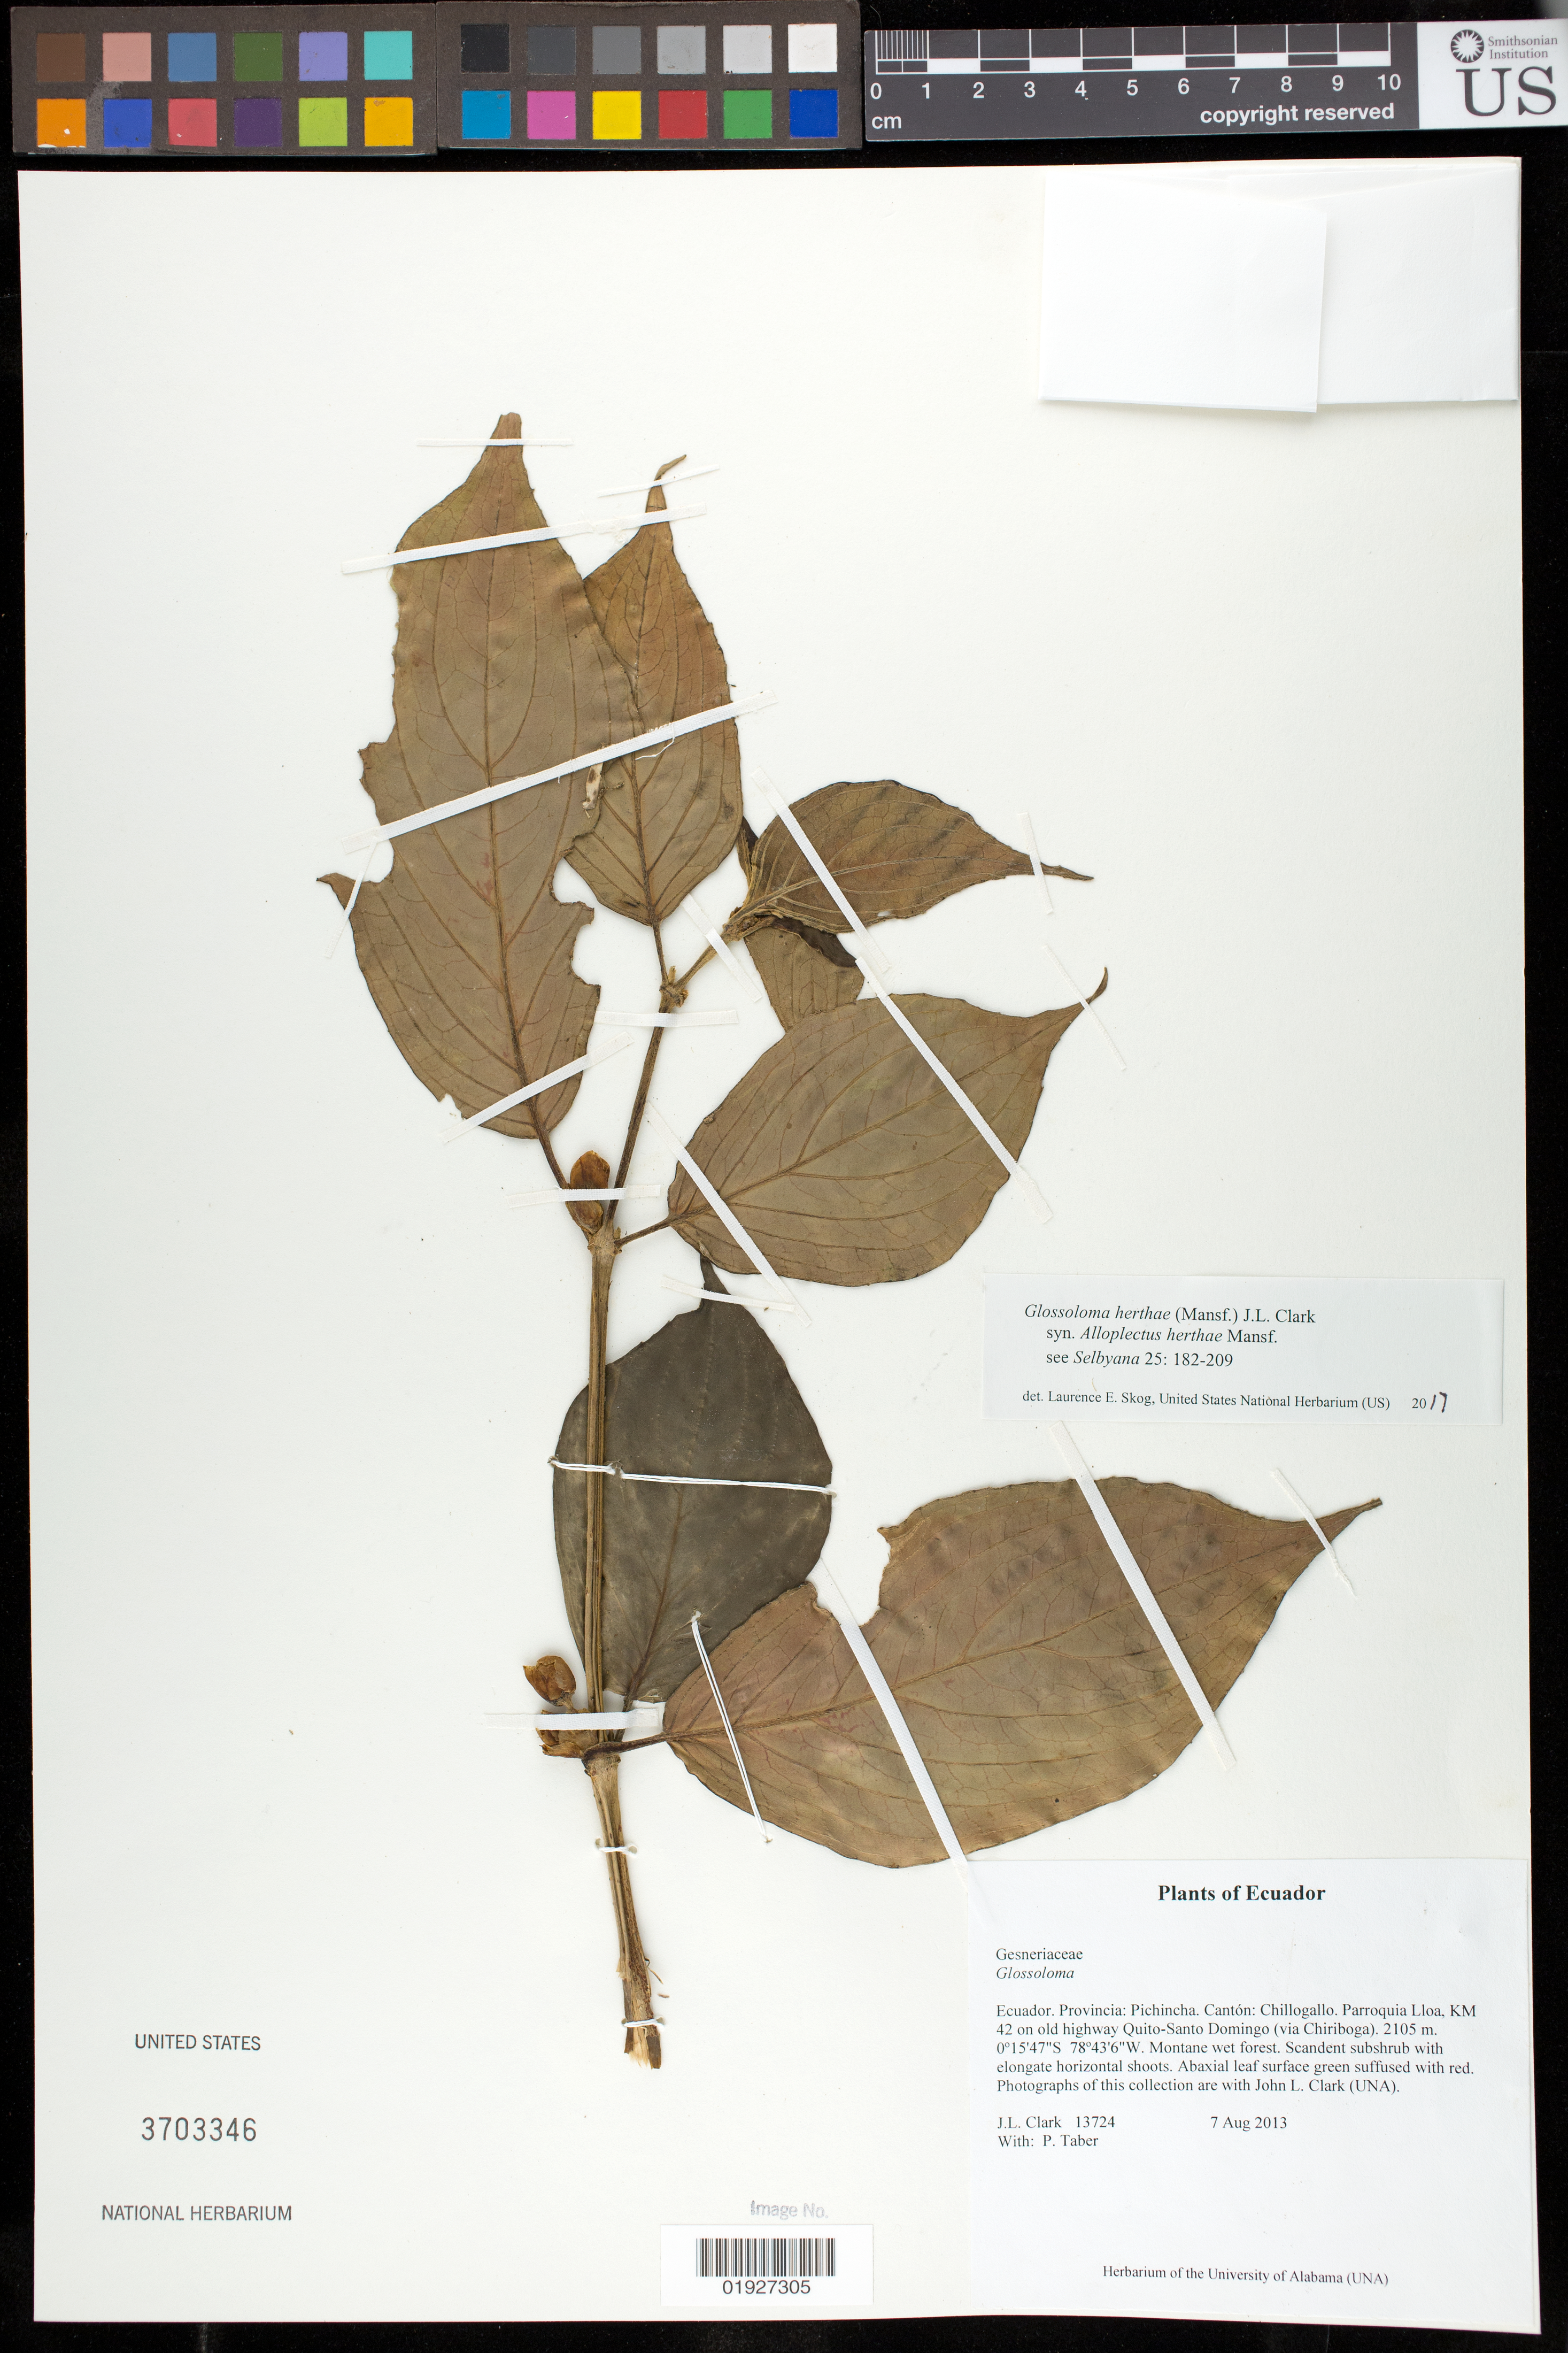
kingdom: Plantae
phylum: Tracheophyta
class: Magnoliopsida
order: Lamiales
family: Gesneriaceae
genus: Glossoloma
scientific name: Glossoloma herthae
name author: (Mansf.) J.L. Clark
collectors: J. L. Clark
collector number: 13724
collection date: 2013-08-07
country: Ecuador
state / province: Pichincha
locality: Canton; Chillogallo. Parroquia Lloa, KM 42 on old highways Quito-Santo Domingo (via Chiriboga).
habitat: Montane wet forest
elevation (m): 2105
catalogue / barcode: US 3703346